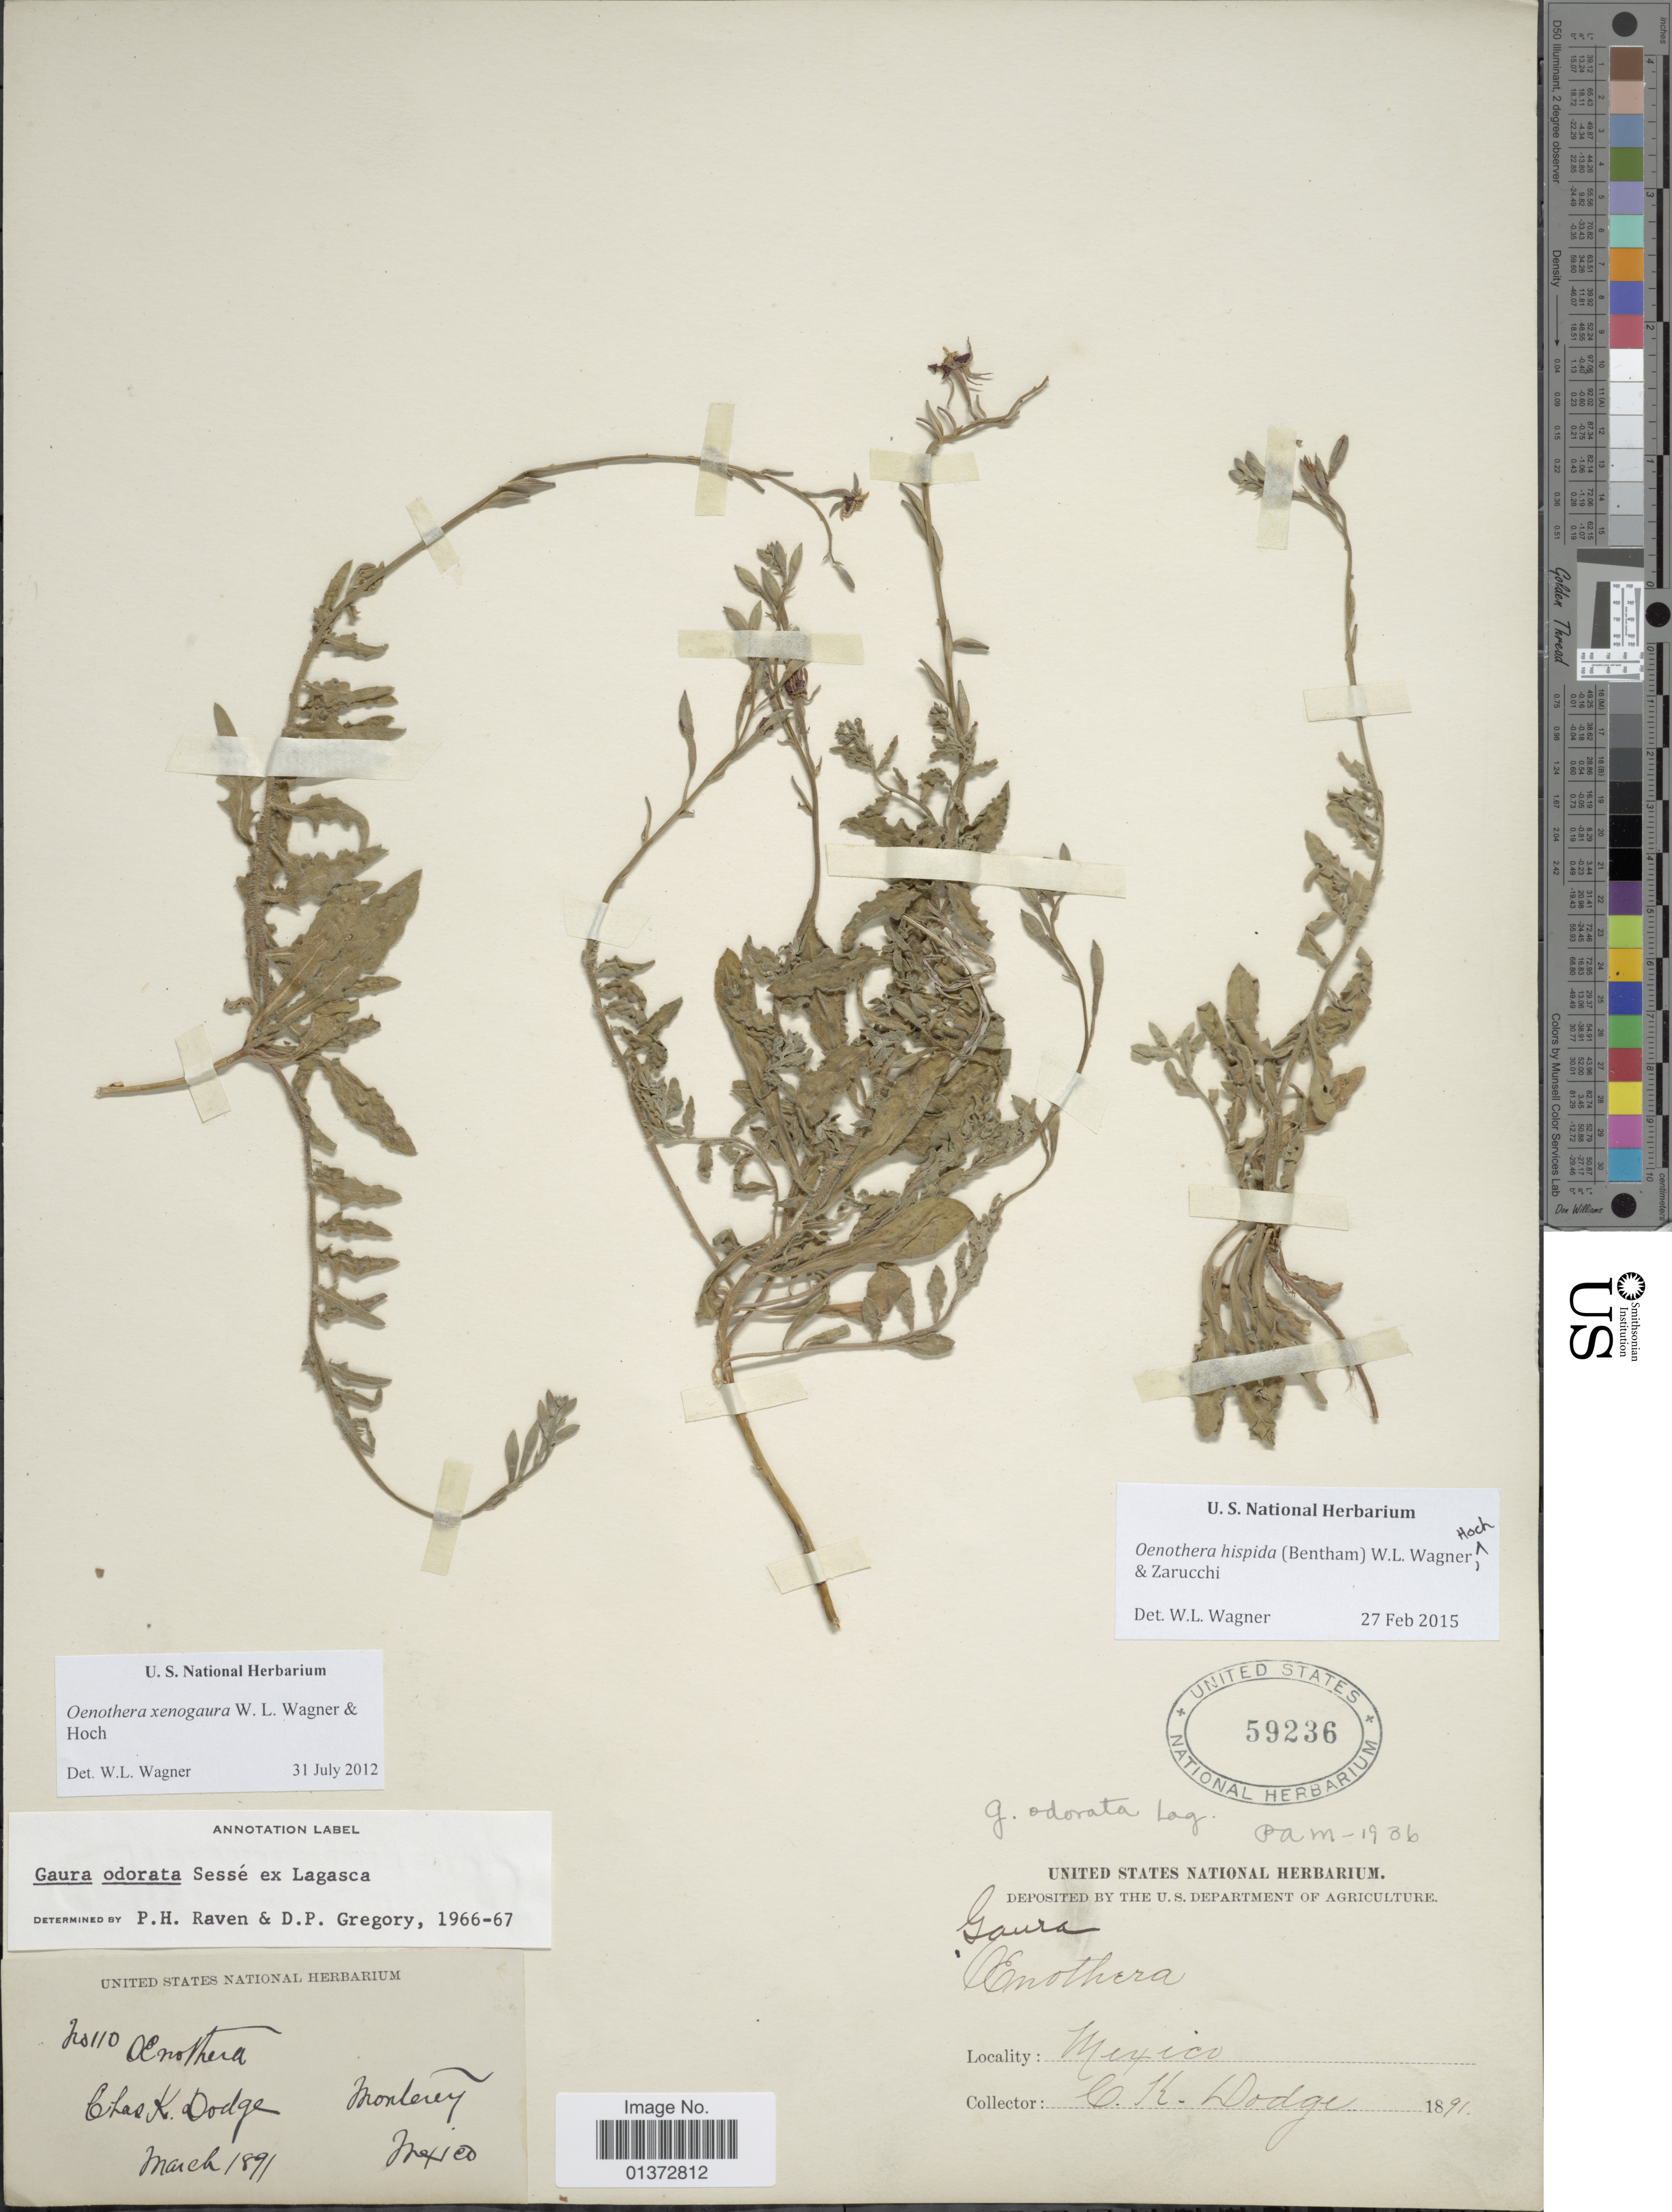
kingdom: Plantae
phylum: Tracheophyta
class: Magnoliopsida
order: Myrtales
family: Onagraceae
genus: Oenothera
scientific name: Oenothera hispida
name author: (Benth.) W.L. Wagner et al.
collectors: C. K. Dodge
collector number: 110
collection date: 1891-03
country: Mexico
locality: Monterrey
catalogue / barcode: US 59236